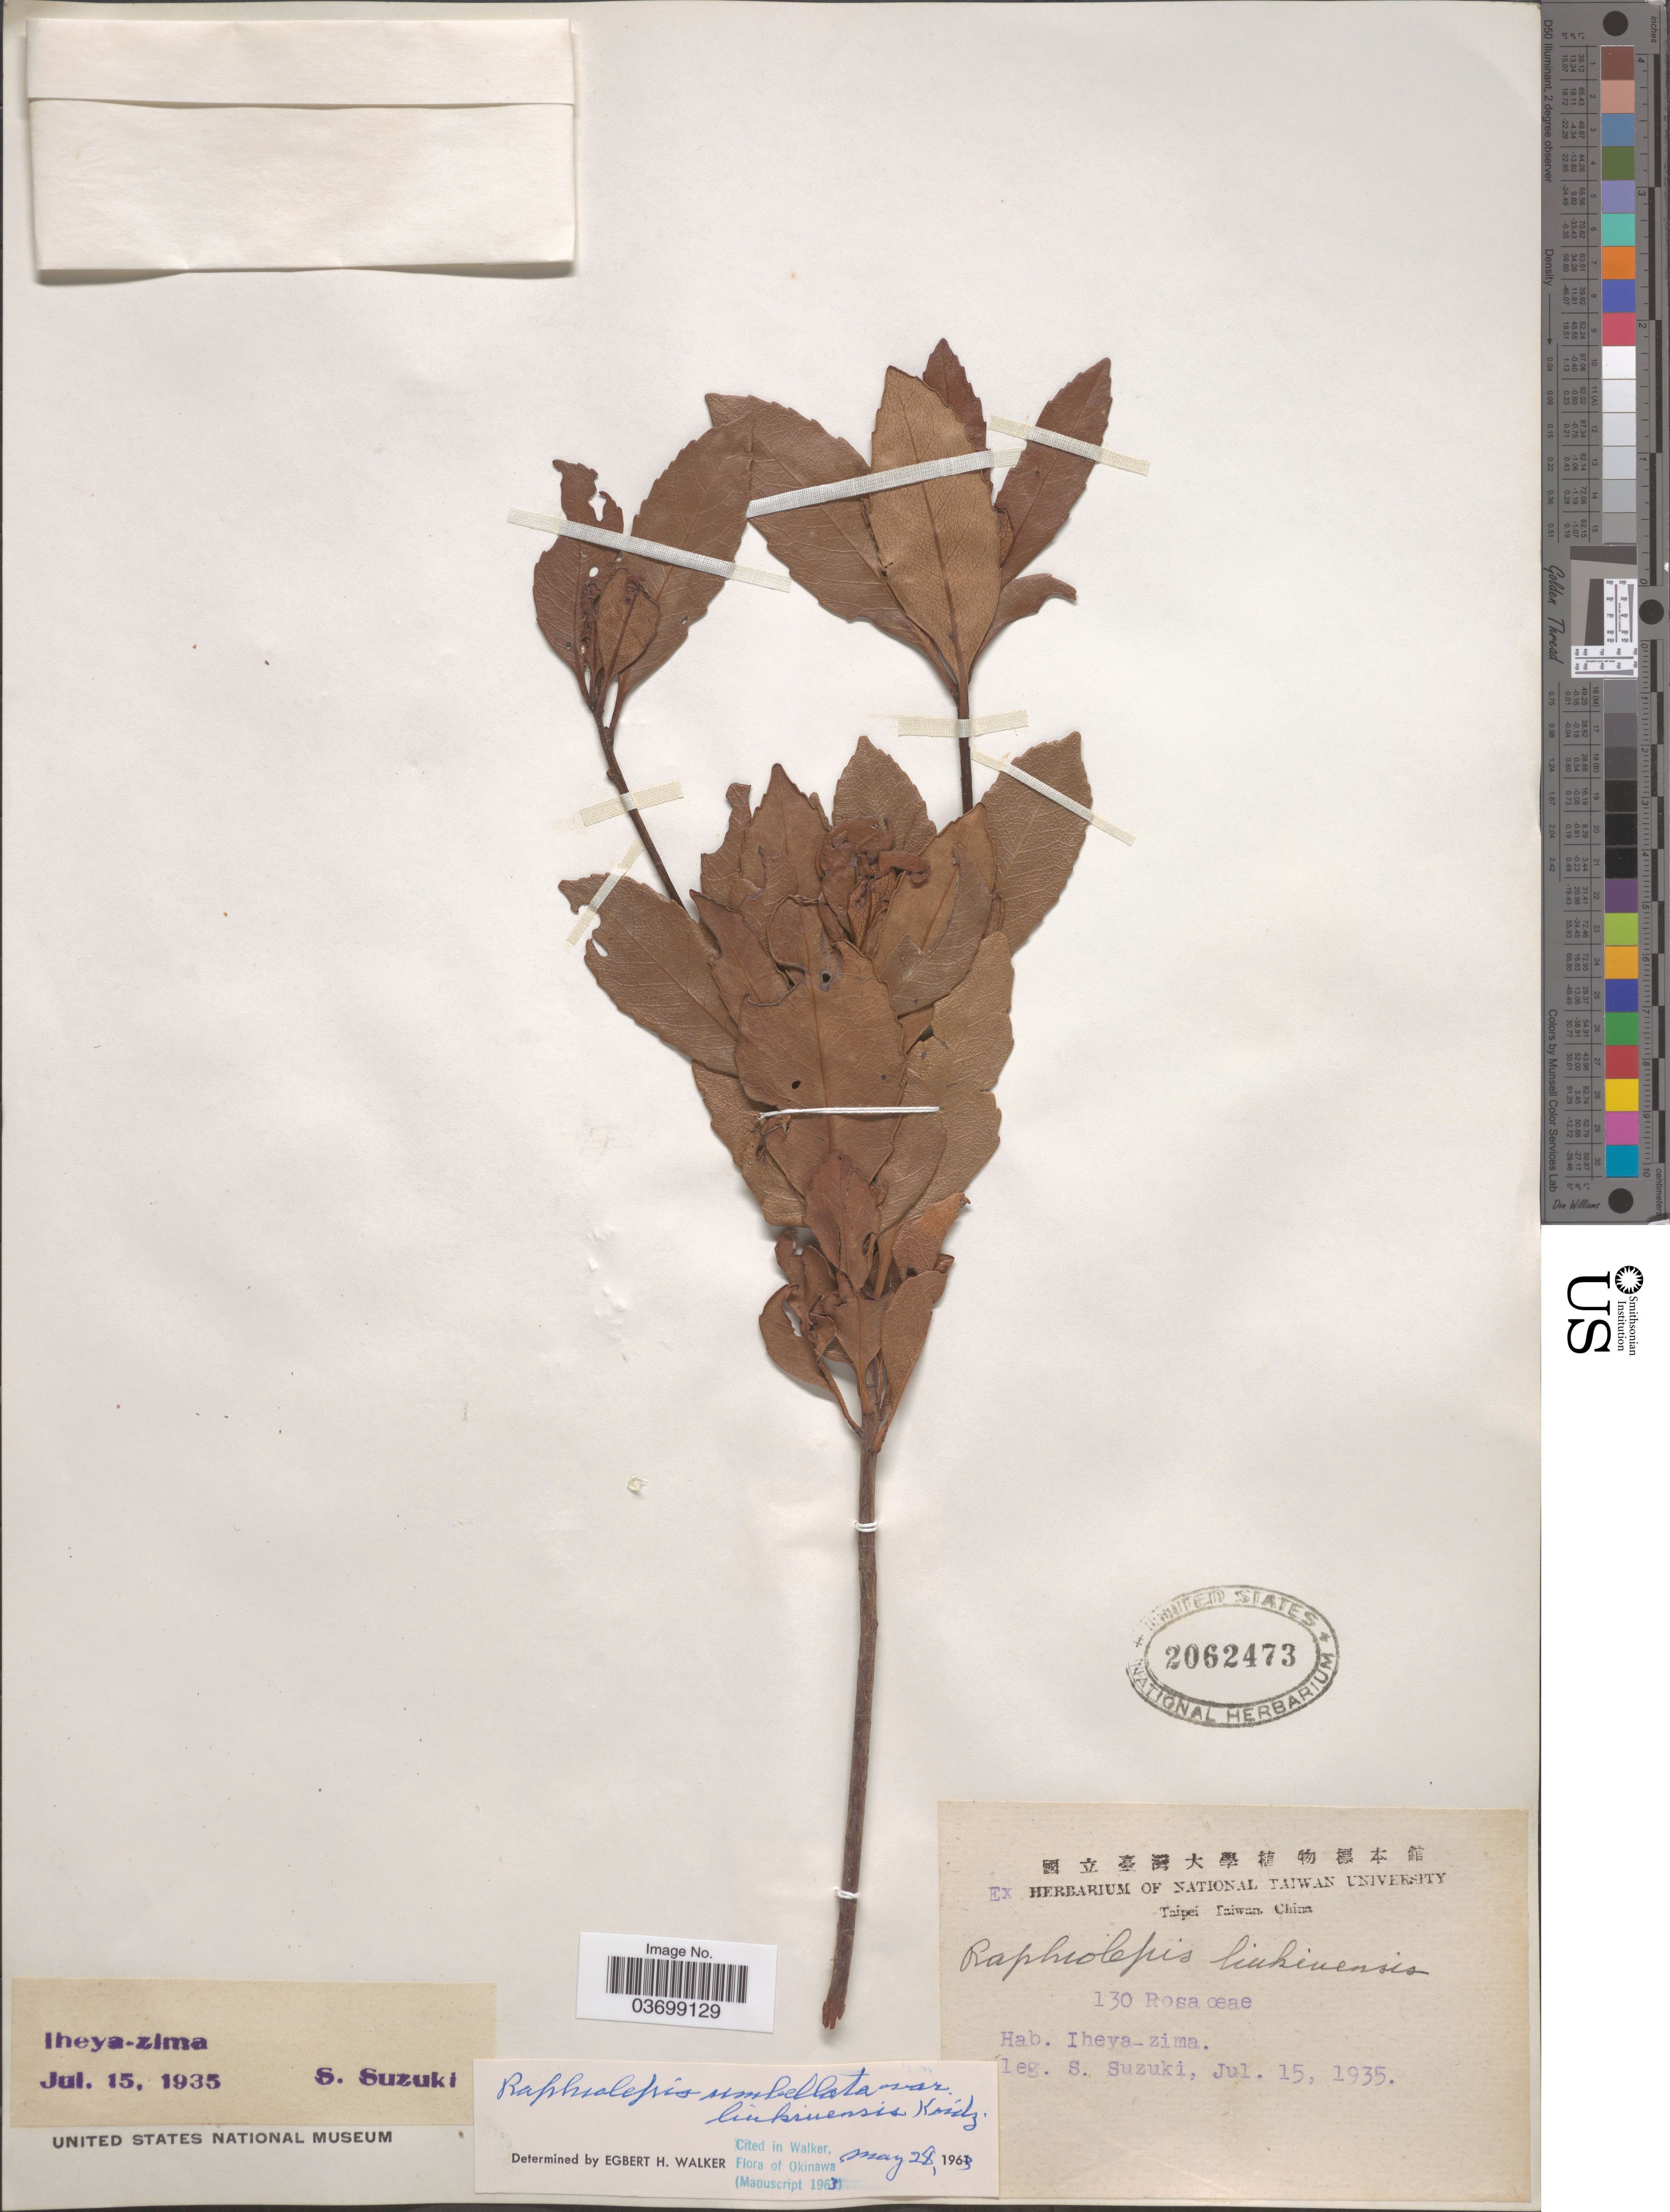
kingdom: Plantae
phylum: Tracheophyta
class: Magnoliopsida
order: Rosales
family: Rosaceae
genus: Rhaphiolepis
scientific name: Rhaphiolepis umbellata var. liukiuensis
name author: Koidz.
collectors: S. Suzuki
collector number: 130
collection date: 1935-07-15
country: Japan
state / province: Okinawa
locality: Iheya-zima.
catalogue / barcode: US 2062473